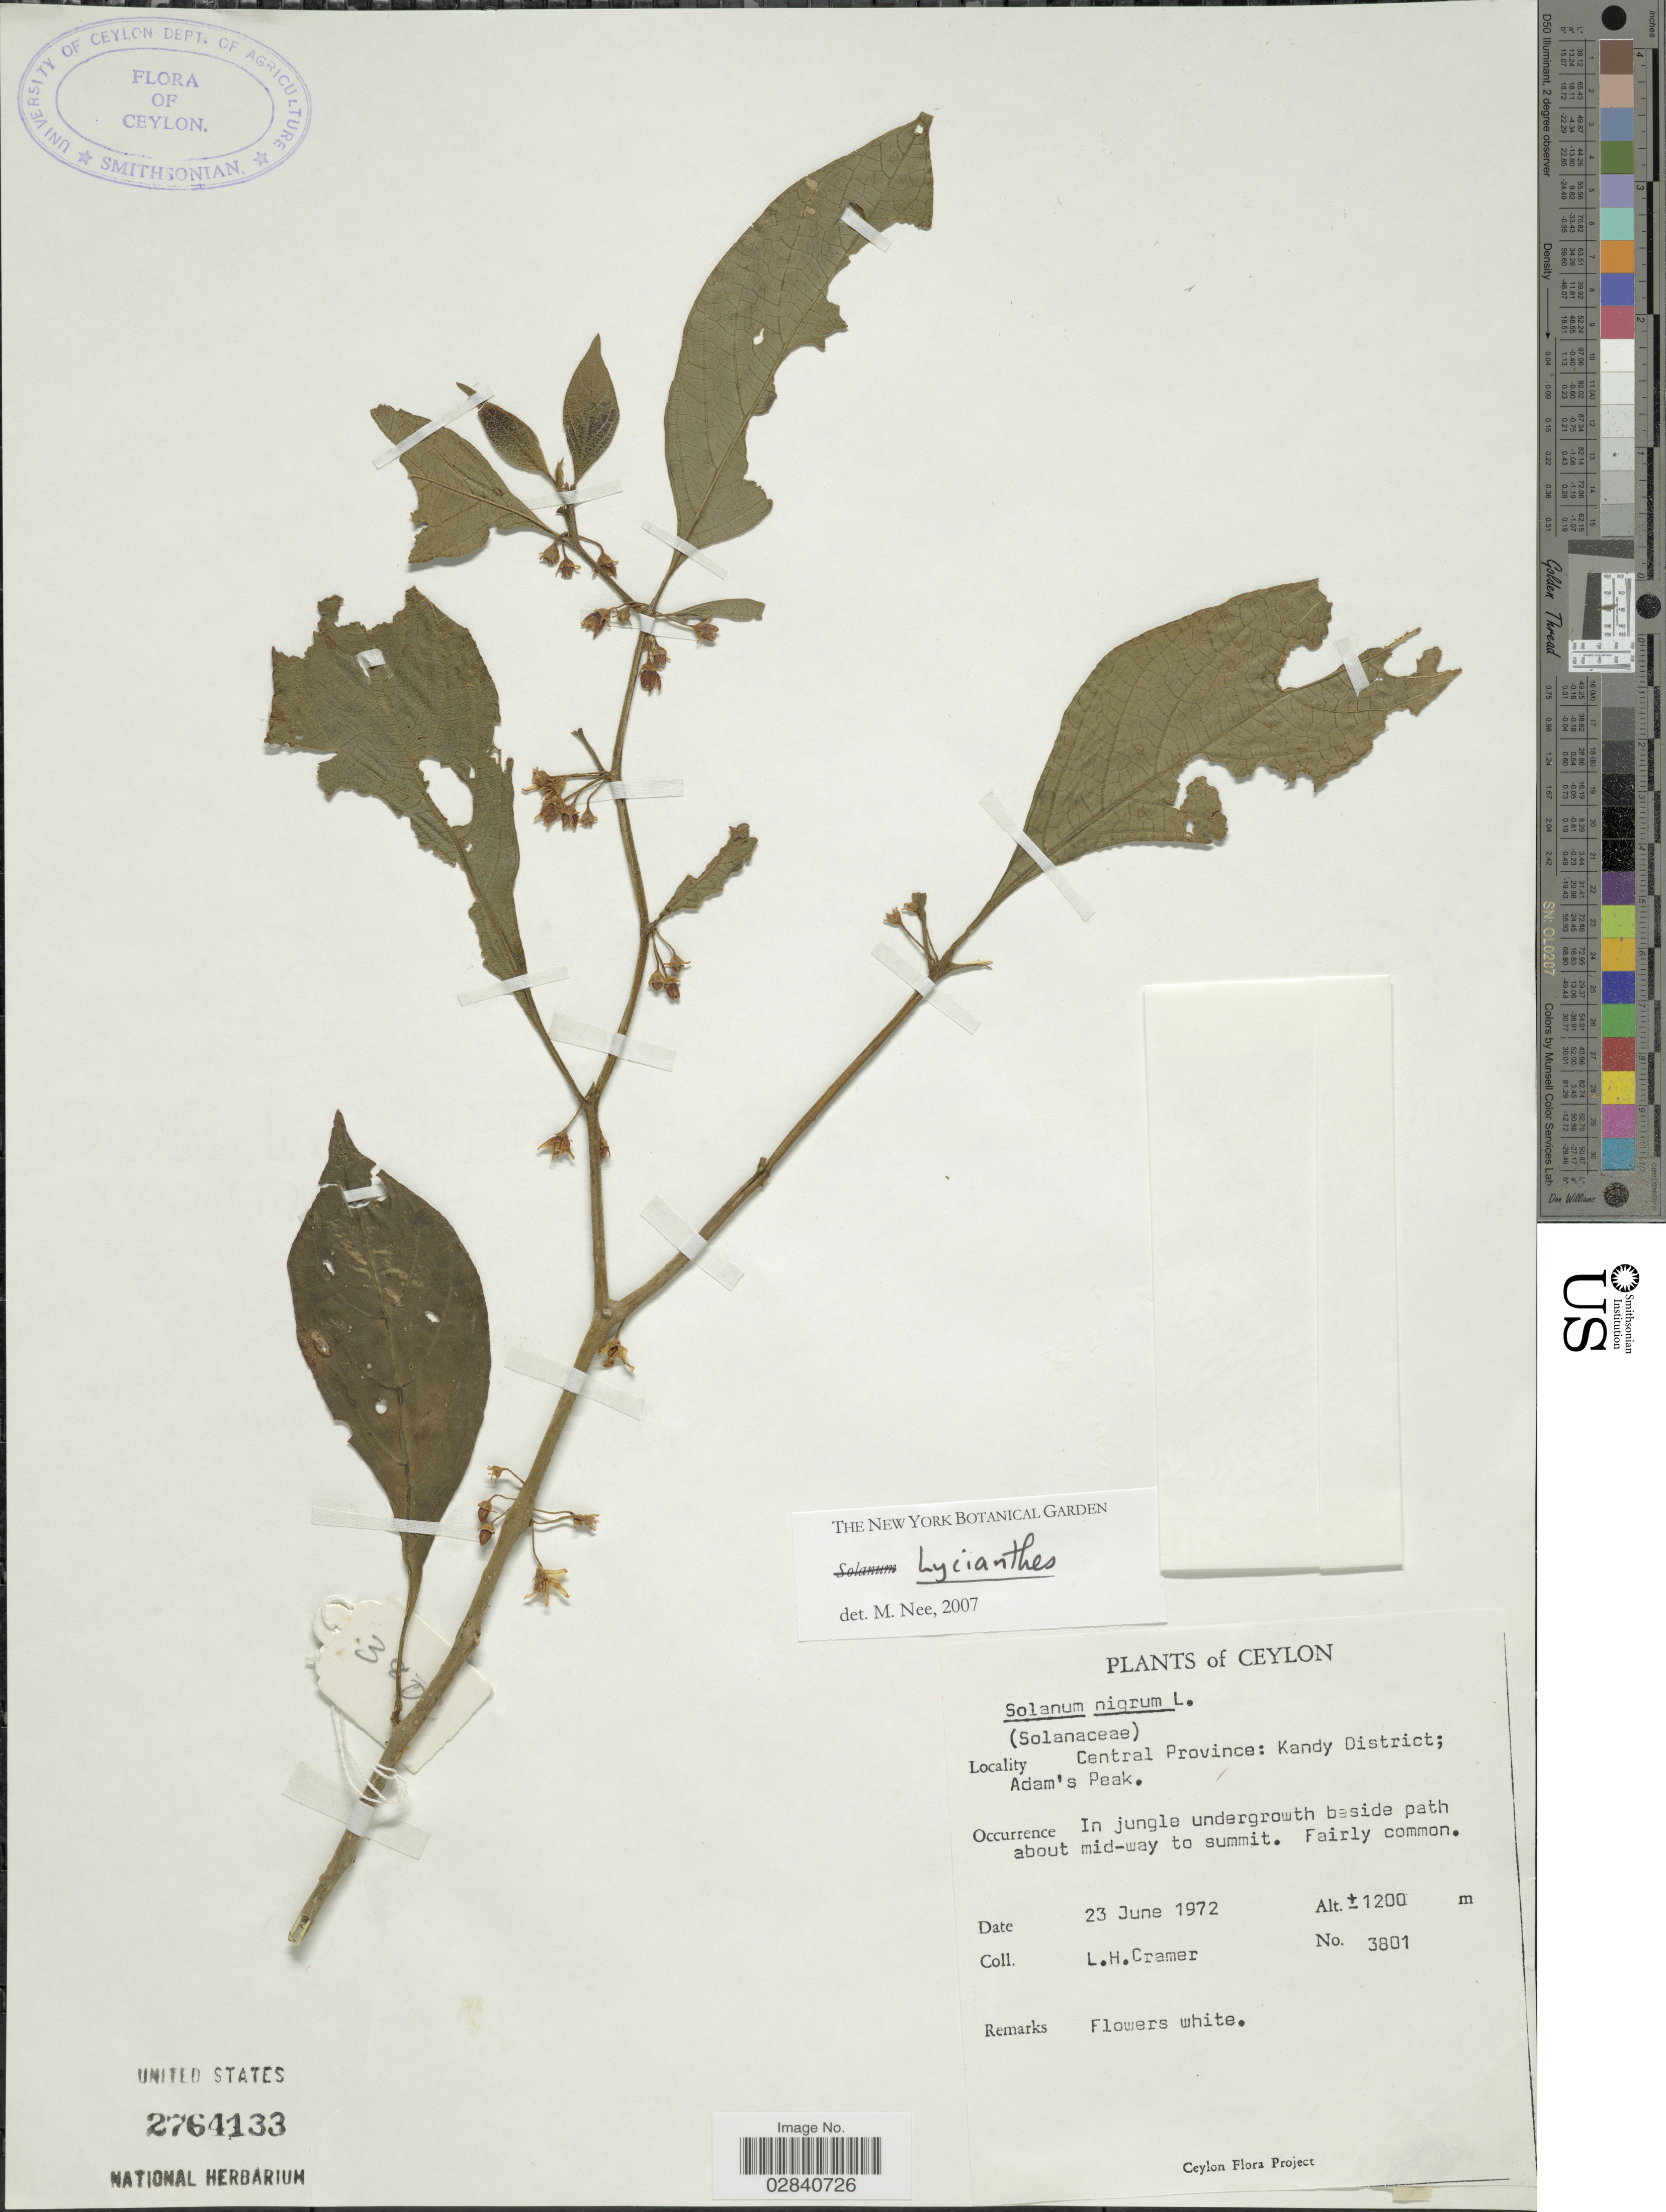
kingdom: Plantae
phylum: Tracheophyta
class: Magnoliopsida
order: Solanales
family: Solanaceae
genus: Lycianthes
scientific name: Lycianthes laevis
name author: (Dunal) Bitter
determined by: Knapp, S. D.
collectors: L. H. Cramer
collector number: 3801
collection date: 1972-06-23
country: Sri Lanka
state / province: Central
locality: Ceylon. Kandy District; Adam's Peak.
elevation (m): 1200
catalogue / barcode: US 2764133